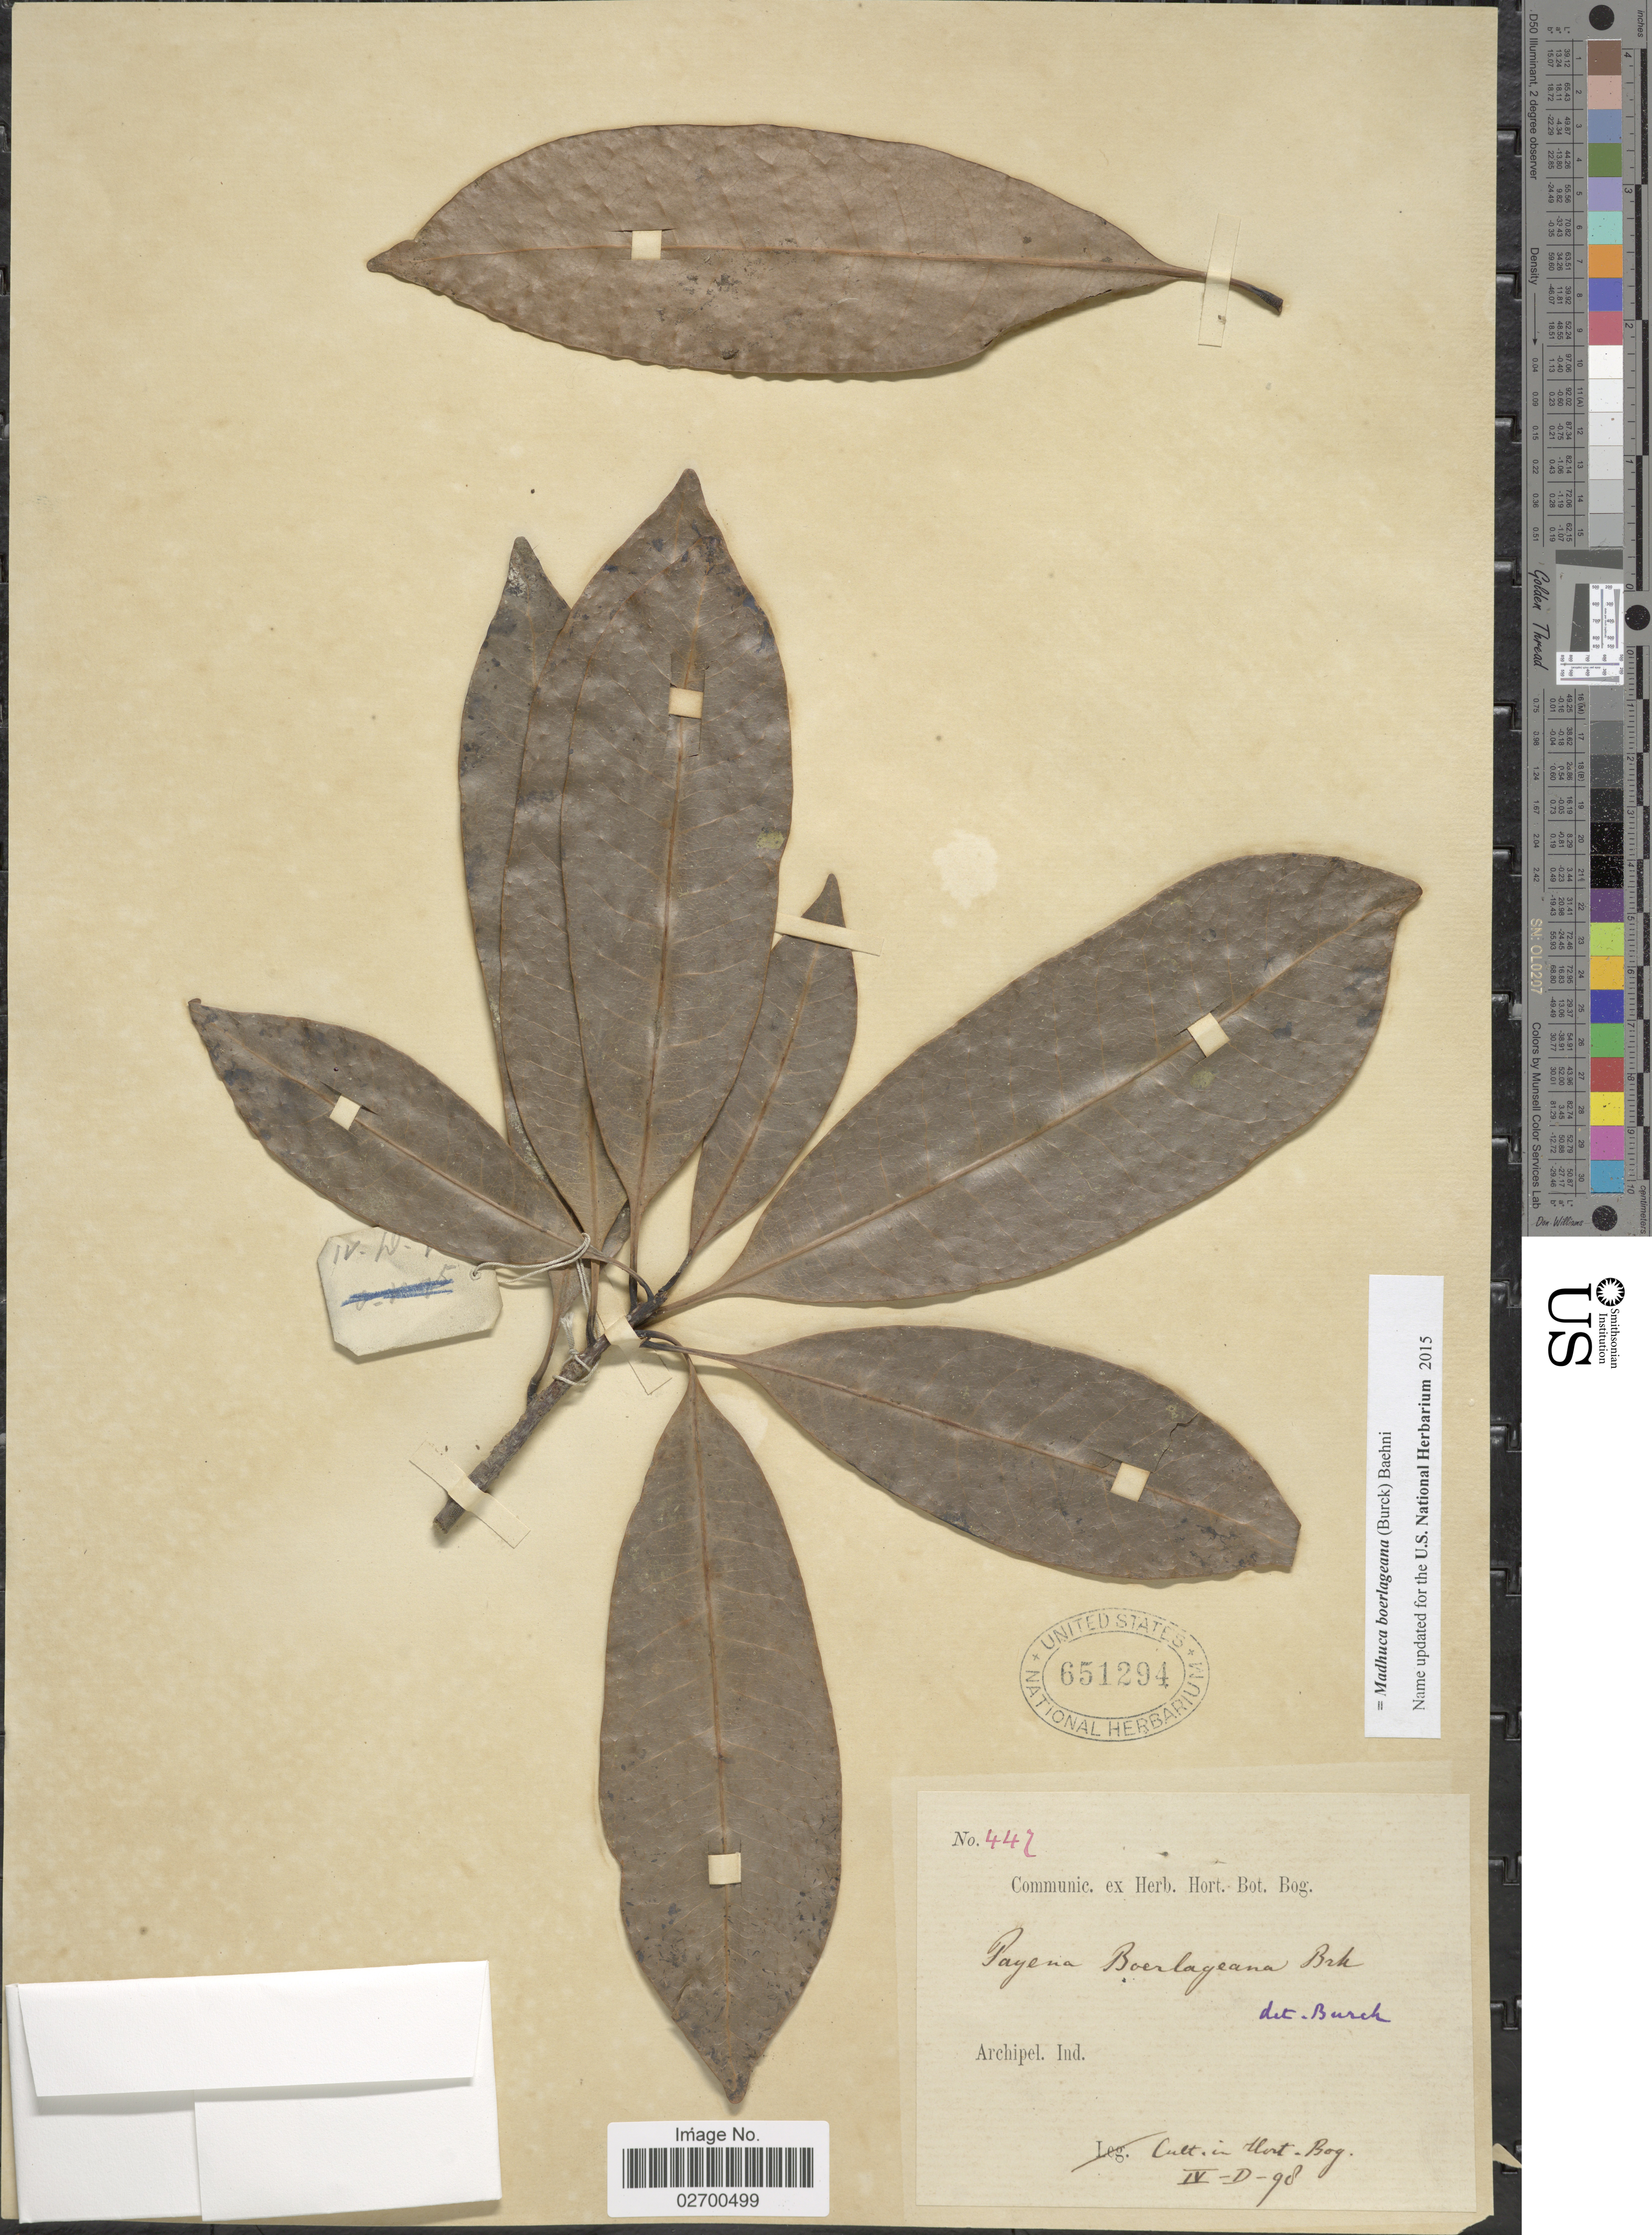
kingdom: Plantae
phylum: Tracheophyta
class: Magnoliopsida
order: Ericales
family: Sapotaceae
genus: Madhuca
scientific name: Madhuca boerlageana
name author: (Burck) Baehni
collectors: ex herb. Hort. Bot. Bog.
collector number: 447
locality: Archipel. Ind. Cult. in Hort. Bog. IV-D-98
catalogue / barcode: US 651294